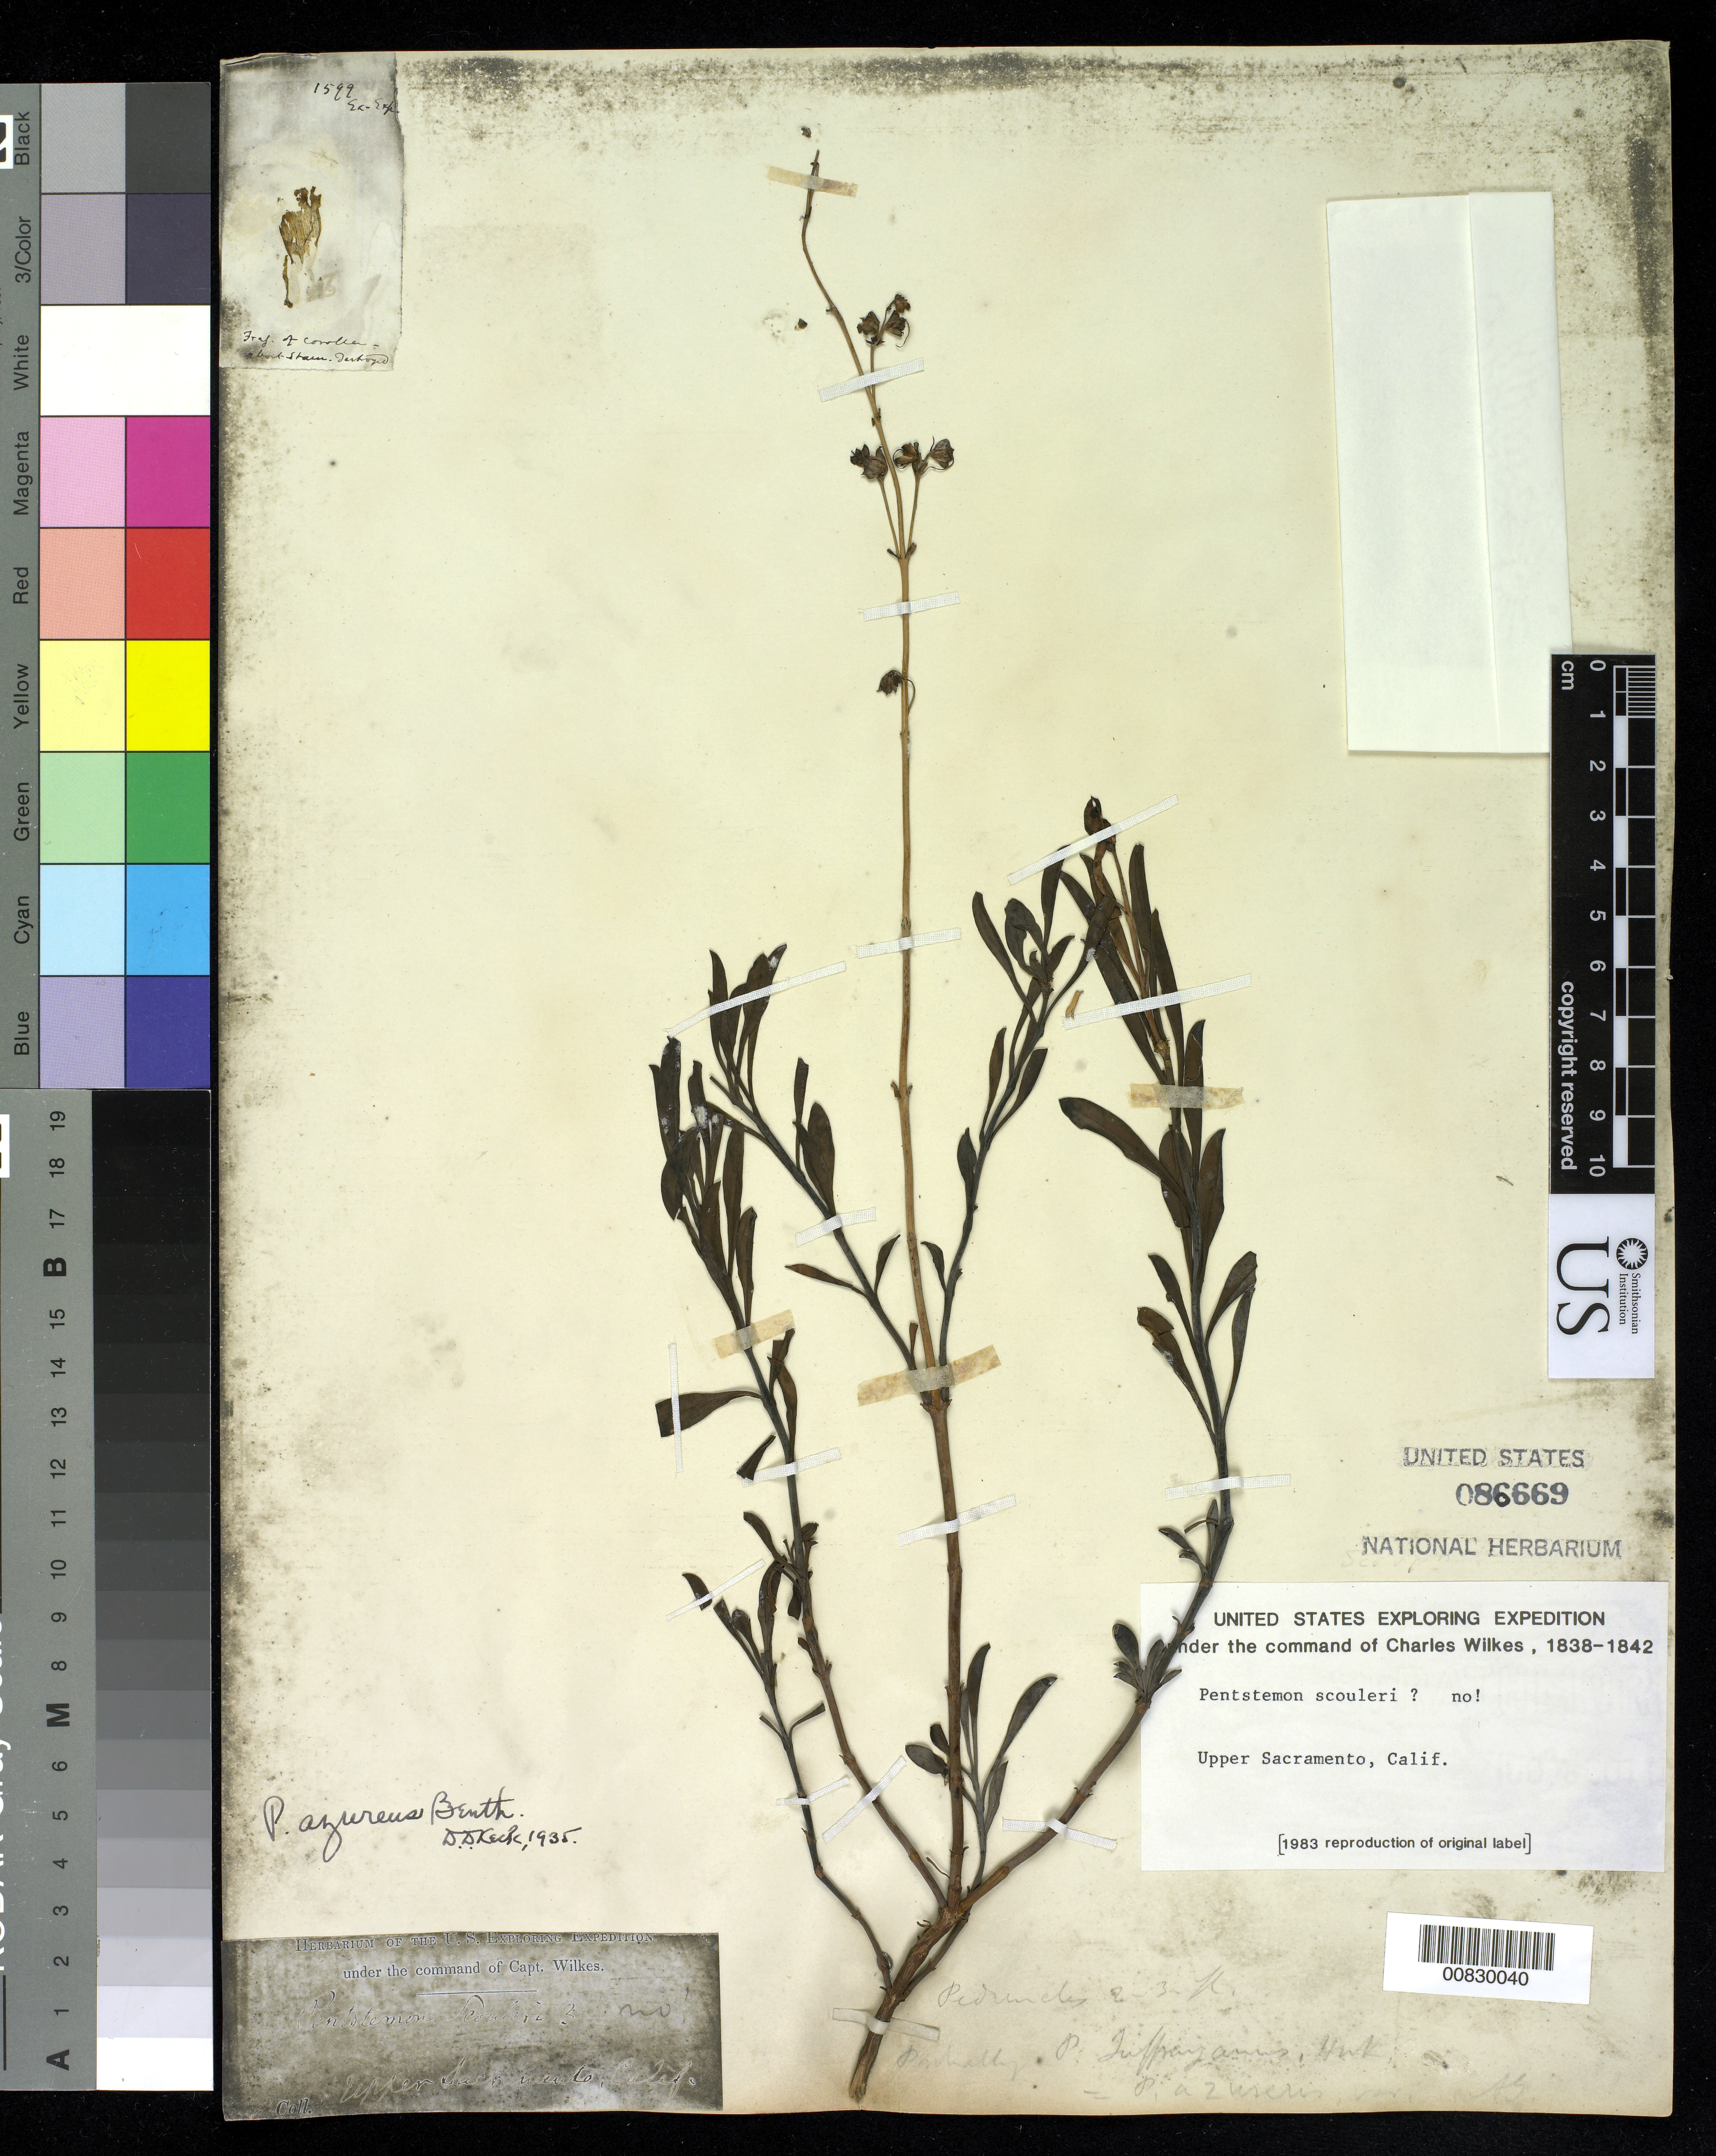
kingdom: Plantae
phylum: Tracheophyta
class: Magnoliopsida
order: Lamiales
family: Plantaginaceae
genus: Penstemon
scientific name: Penstemon scouleri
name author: Douglas ex Lindl.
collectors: Wilkes Explor. Exped.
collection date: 1838/1842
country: United States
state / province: California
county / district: Sacramento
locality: Upper Sacramento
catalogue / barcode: US 86669